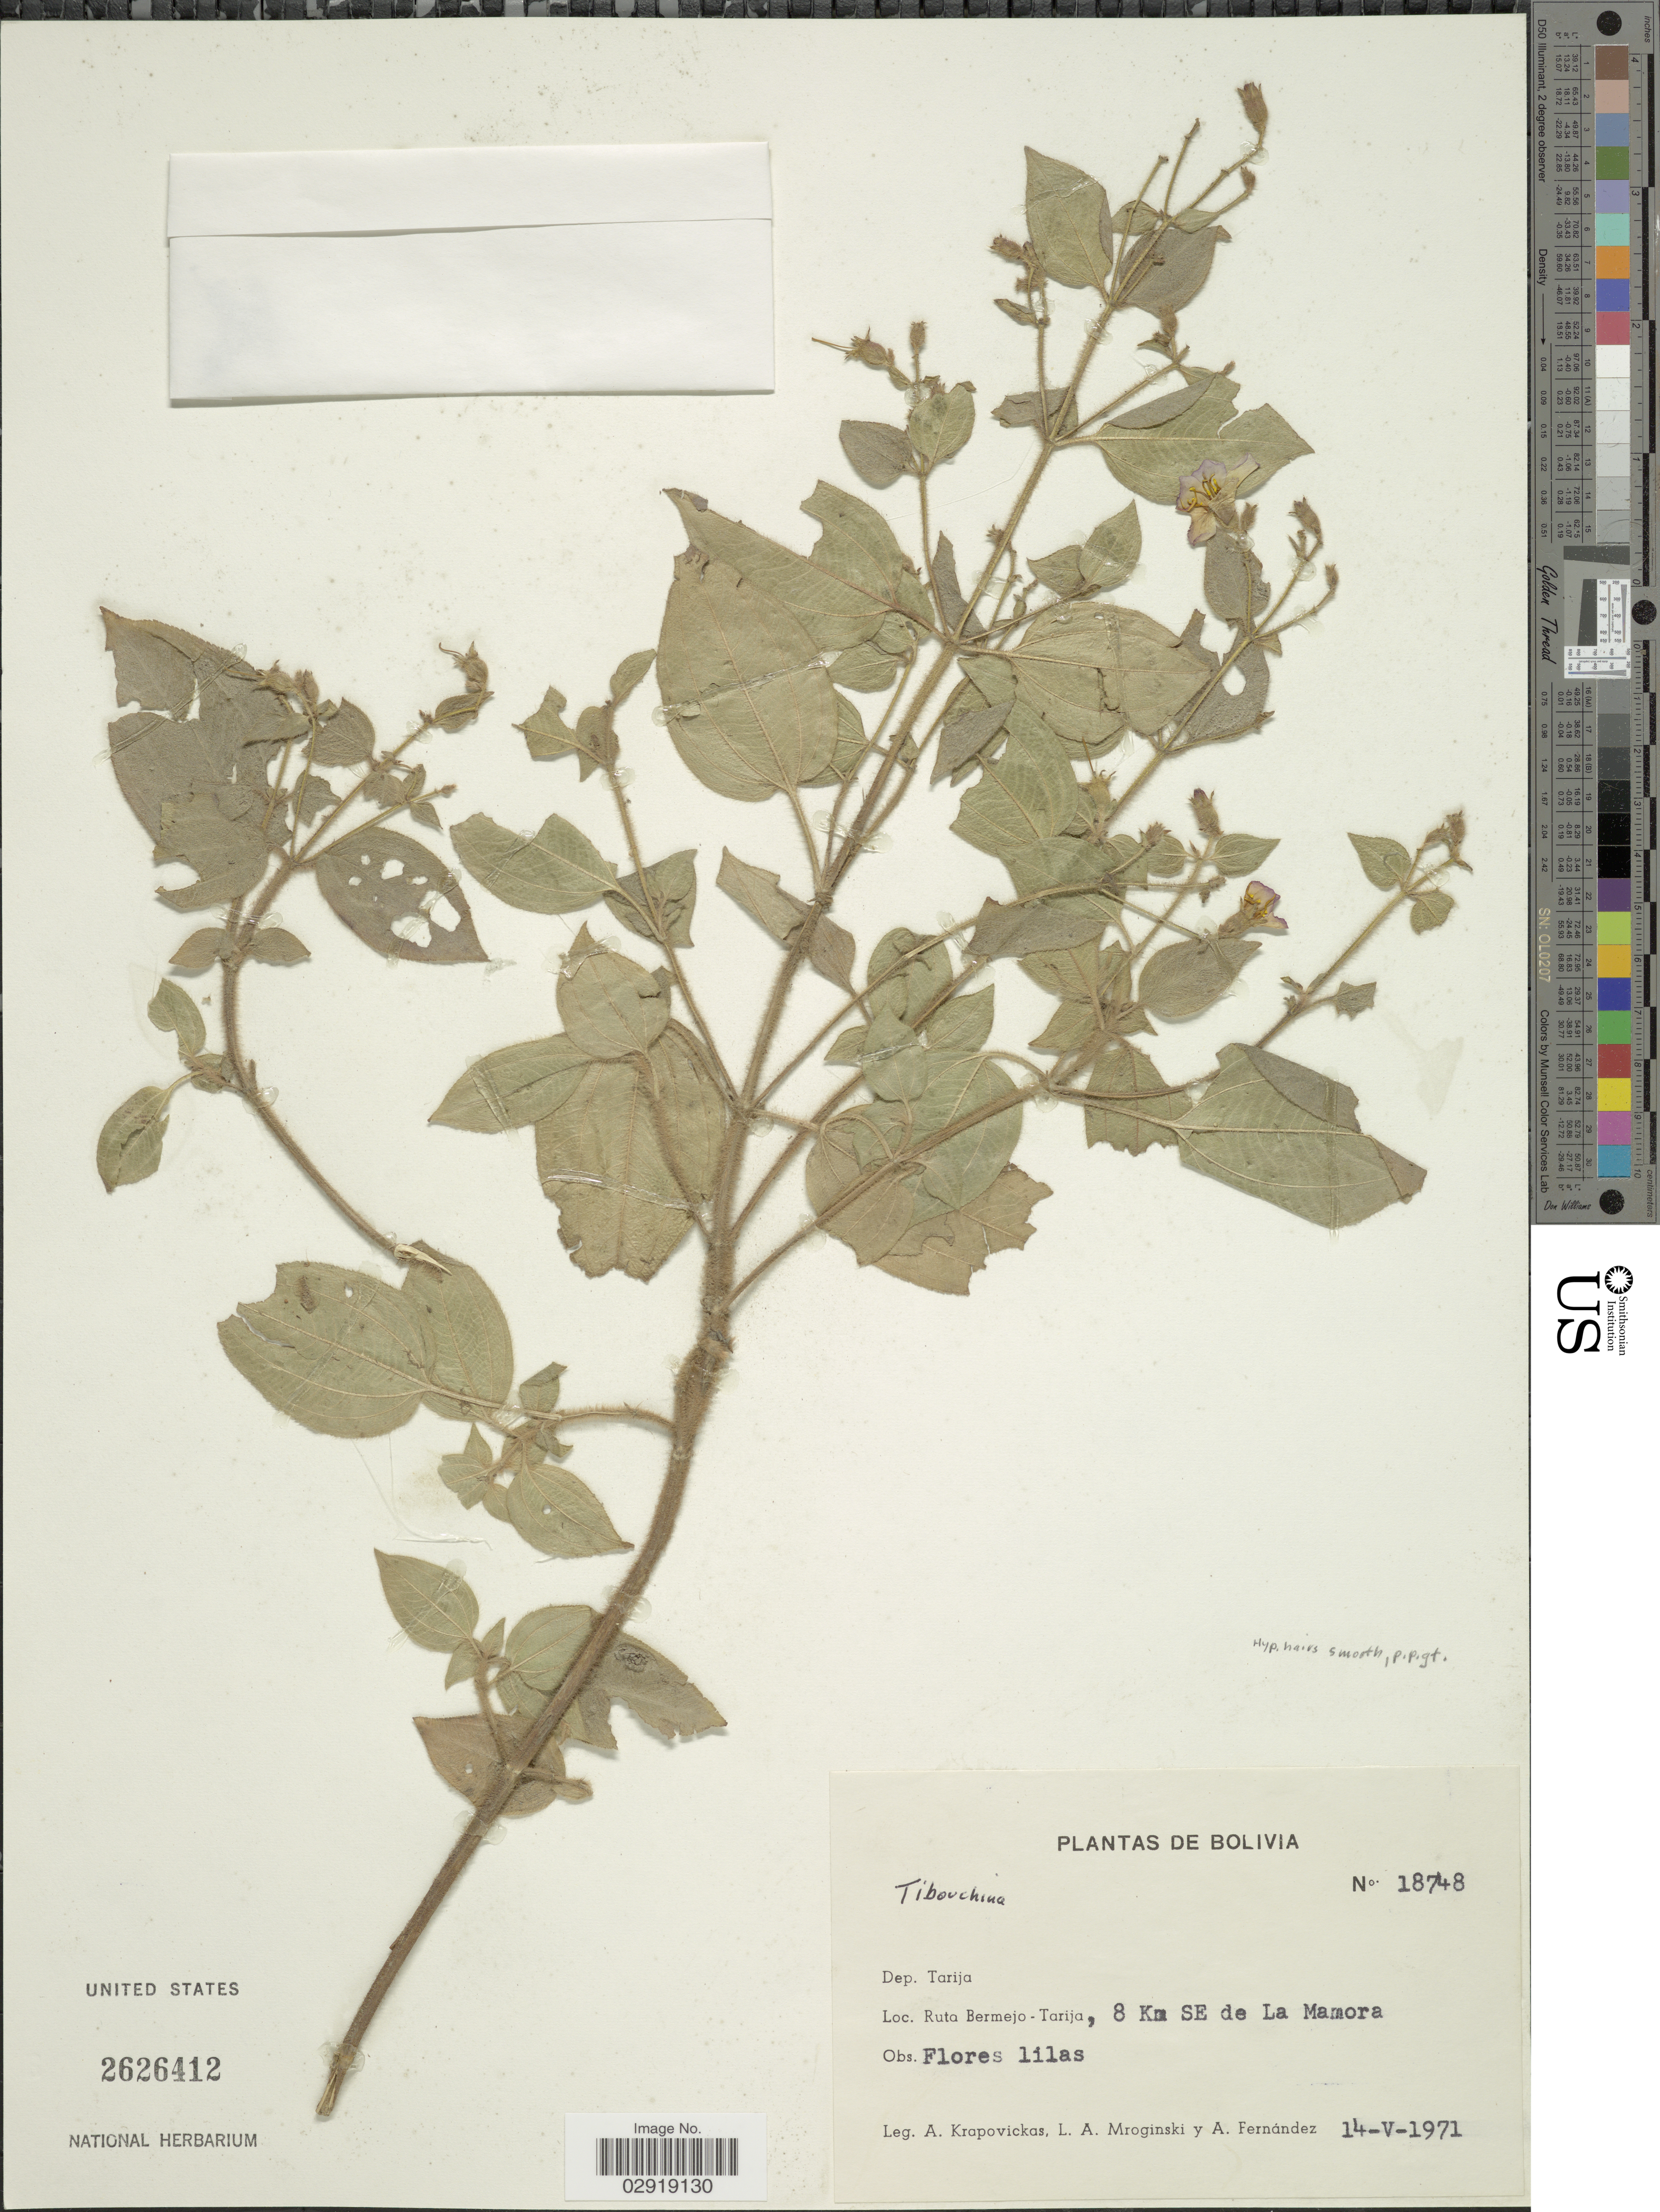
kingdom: Plantae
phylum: Tracheophyta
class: Magnoliopsida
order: Myrtales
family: Melastomataceae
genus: Chaetogastra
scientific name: Chaetogastra sp.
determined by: Michelangeli, F. A.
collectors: A. Krapovickas, L. Mroginski & A. Fernández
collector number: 18748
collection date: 1971-05-14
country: Bolivia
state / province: Tarija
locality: Dep. Tarija. Ruta Bermejo-Tarija, 8 Km SE de La Mamora.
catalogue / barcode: US 2626412